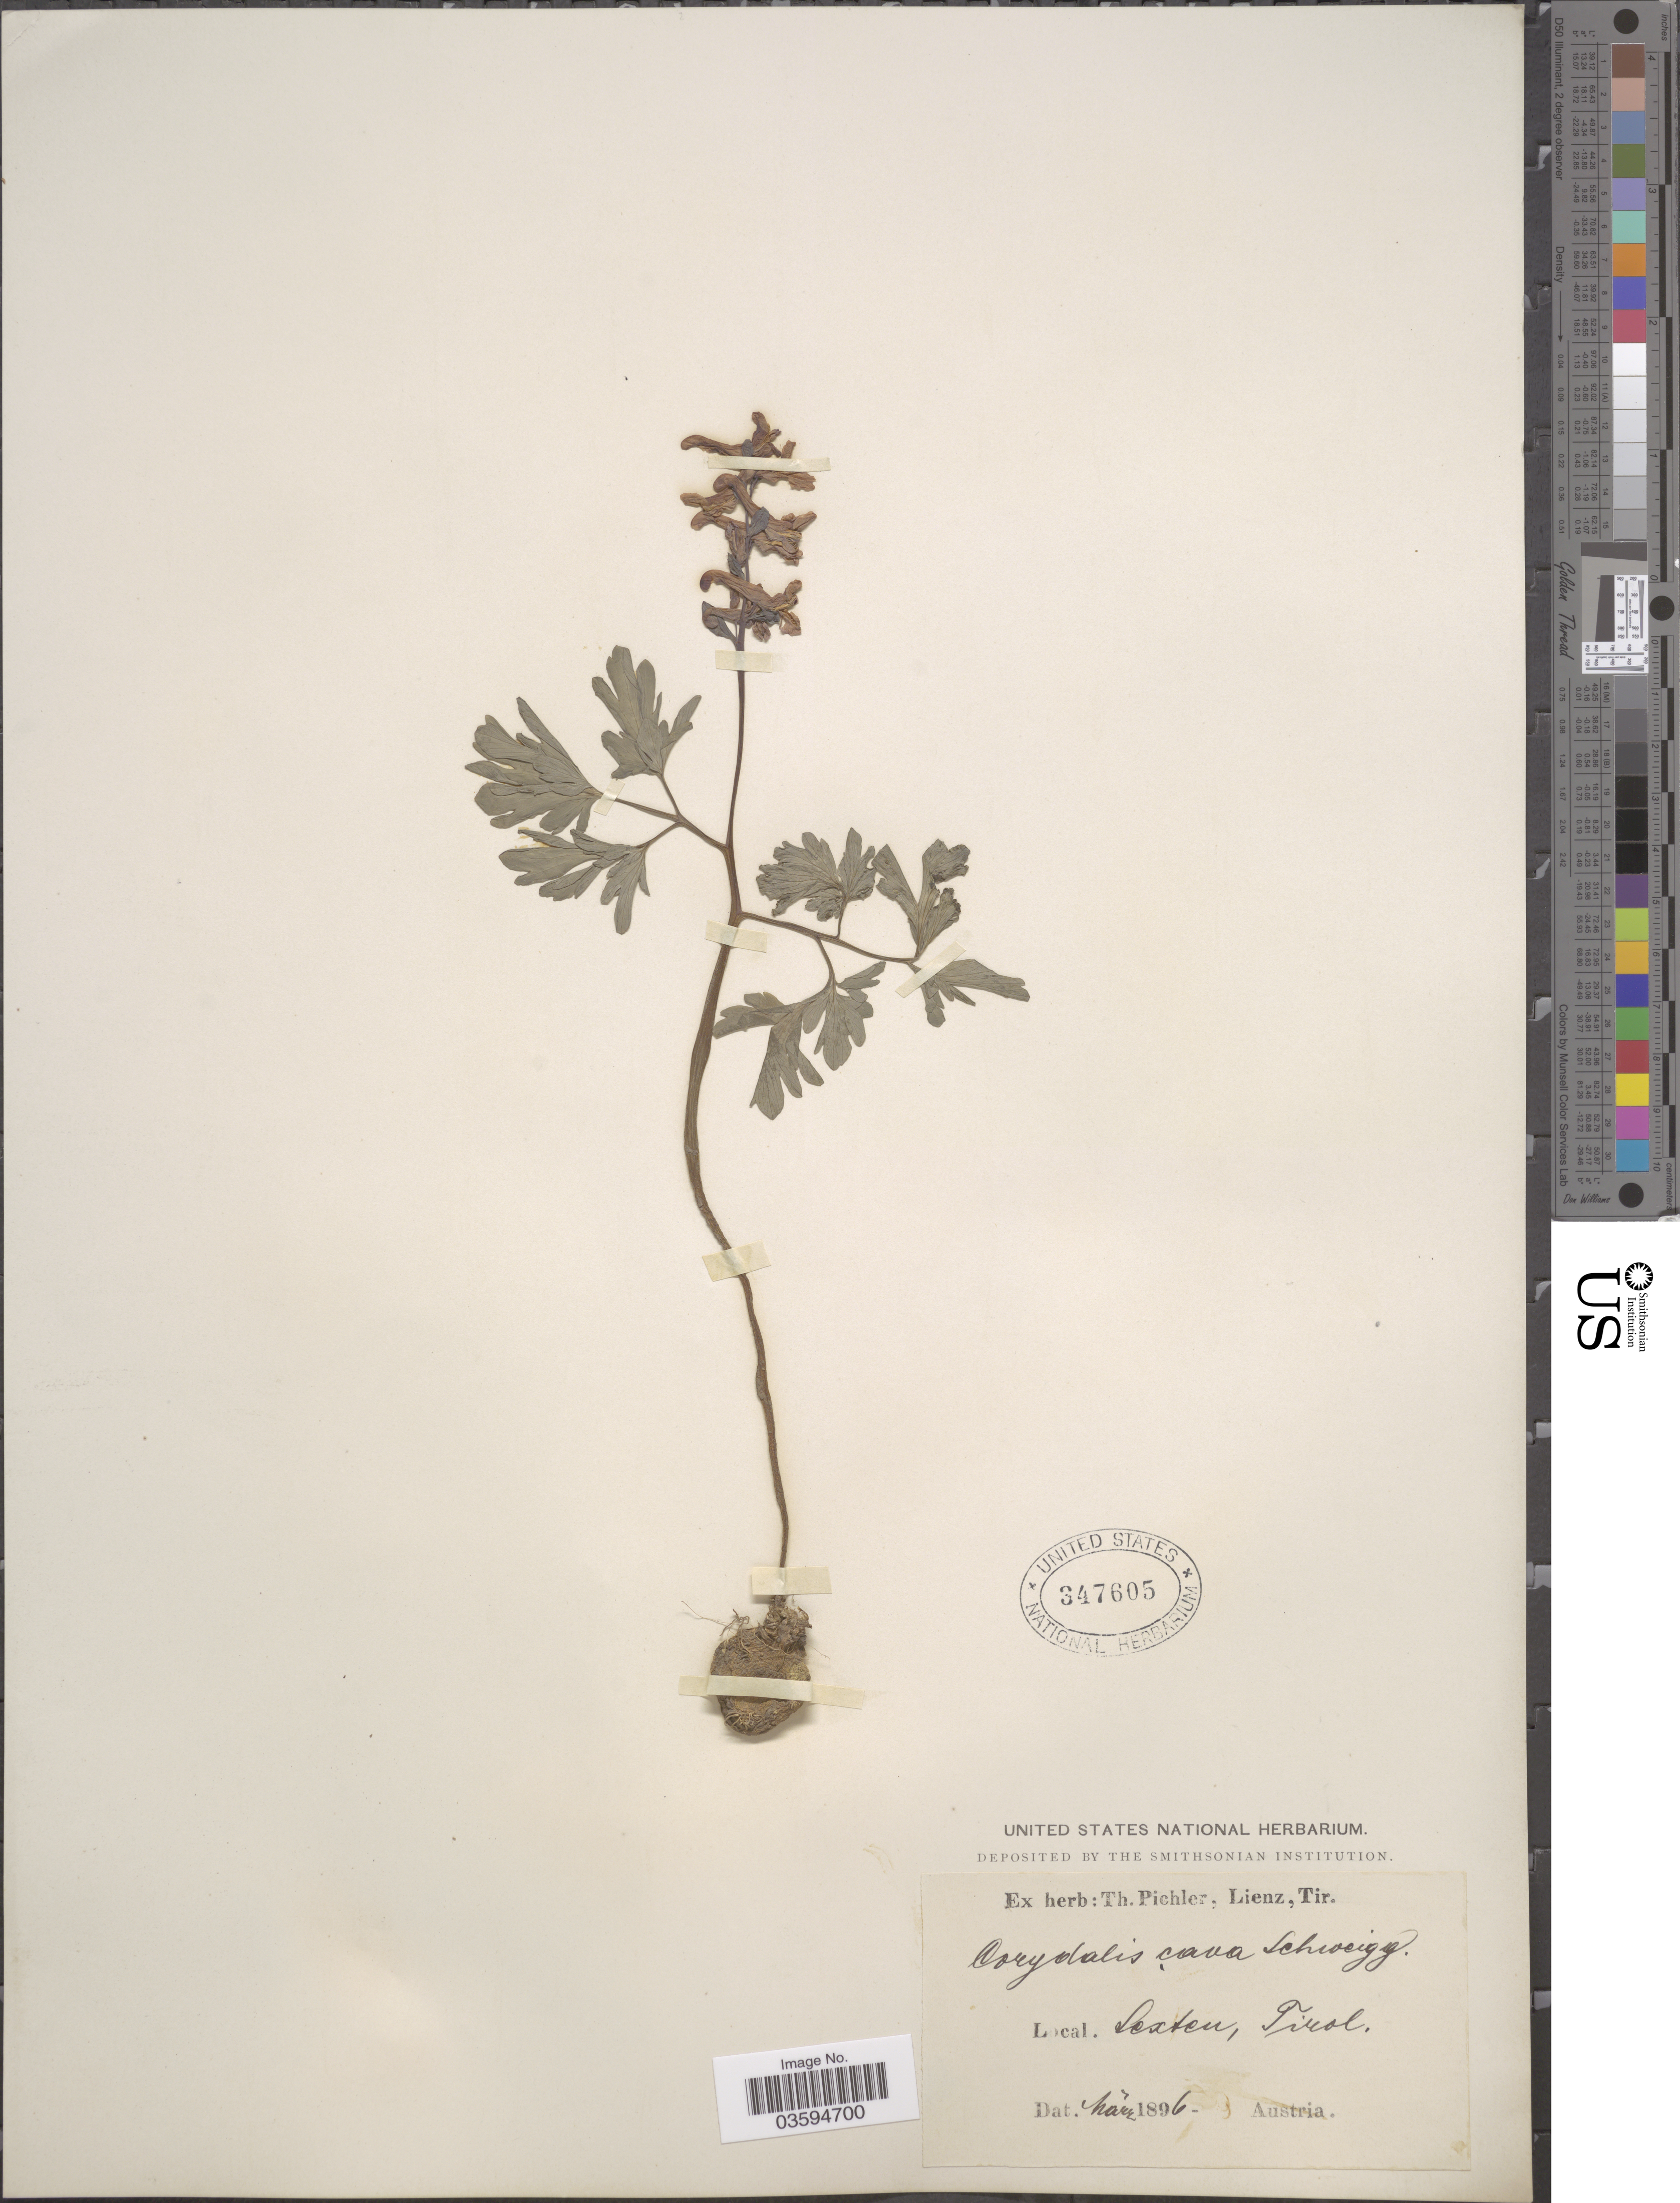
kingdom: Plantae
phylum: Tracheophyta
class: Magnoliopsida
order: Ranunculales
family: Papaveraceae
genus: Corydalis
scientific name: Corydalis cava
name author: Schweigger & Körte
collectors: ex herb. T. Pichler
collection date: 1896-03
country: Austria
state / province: Tirol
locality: Sexten.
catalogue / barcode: US 347605